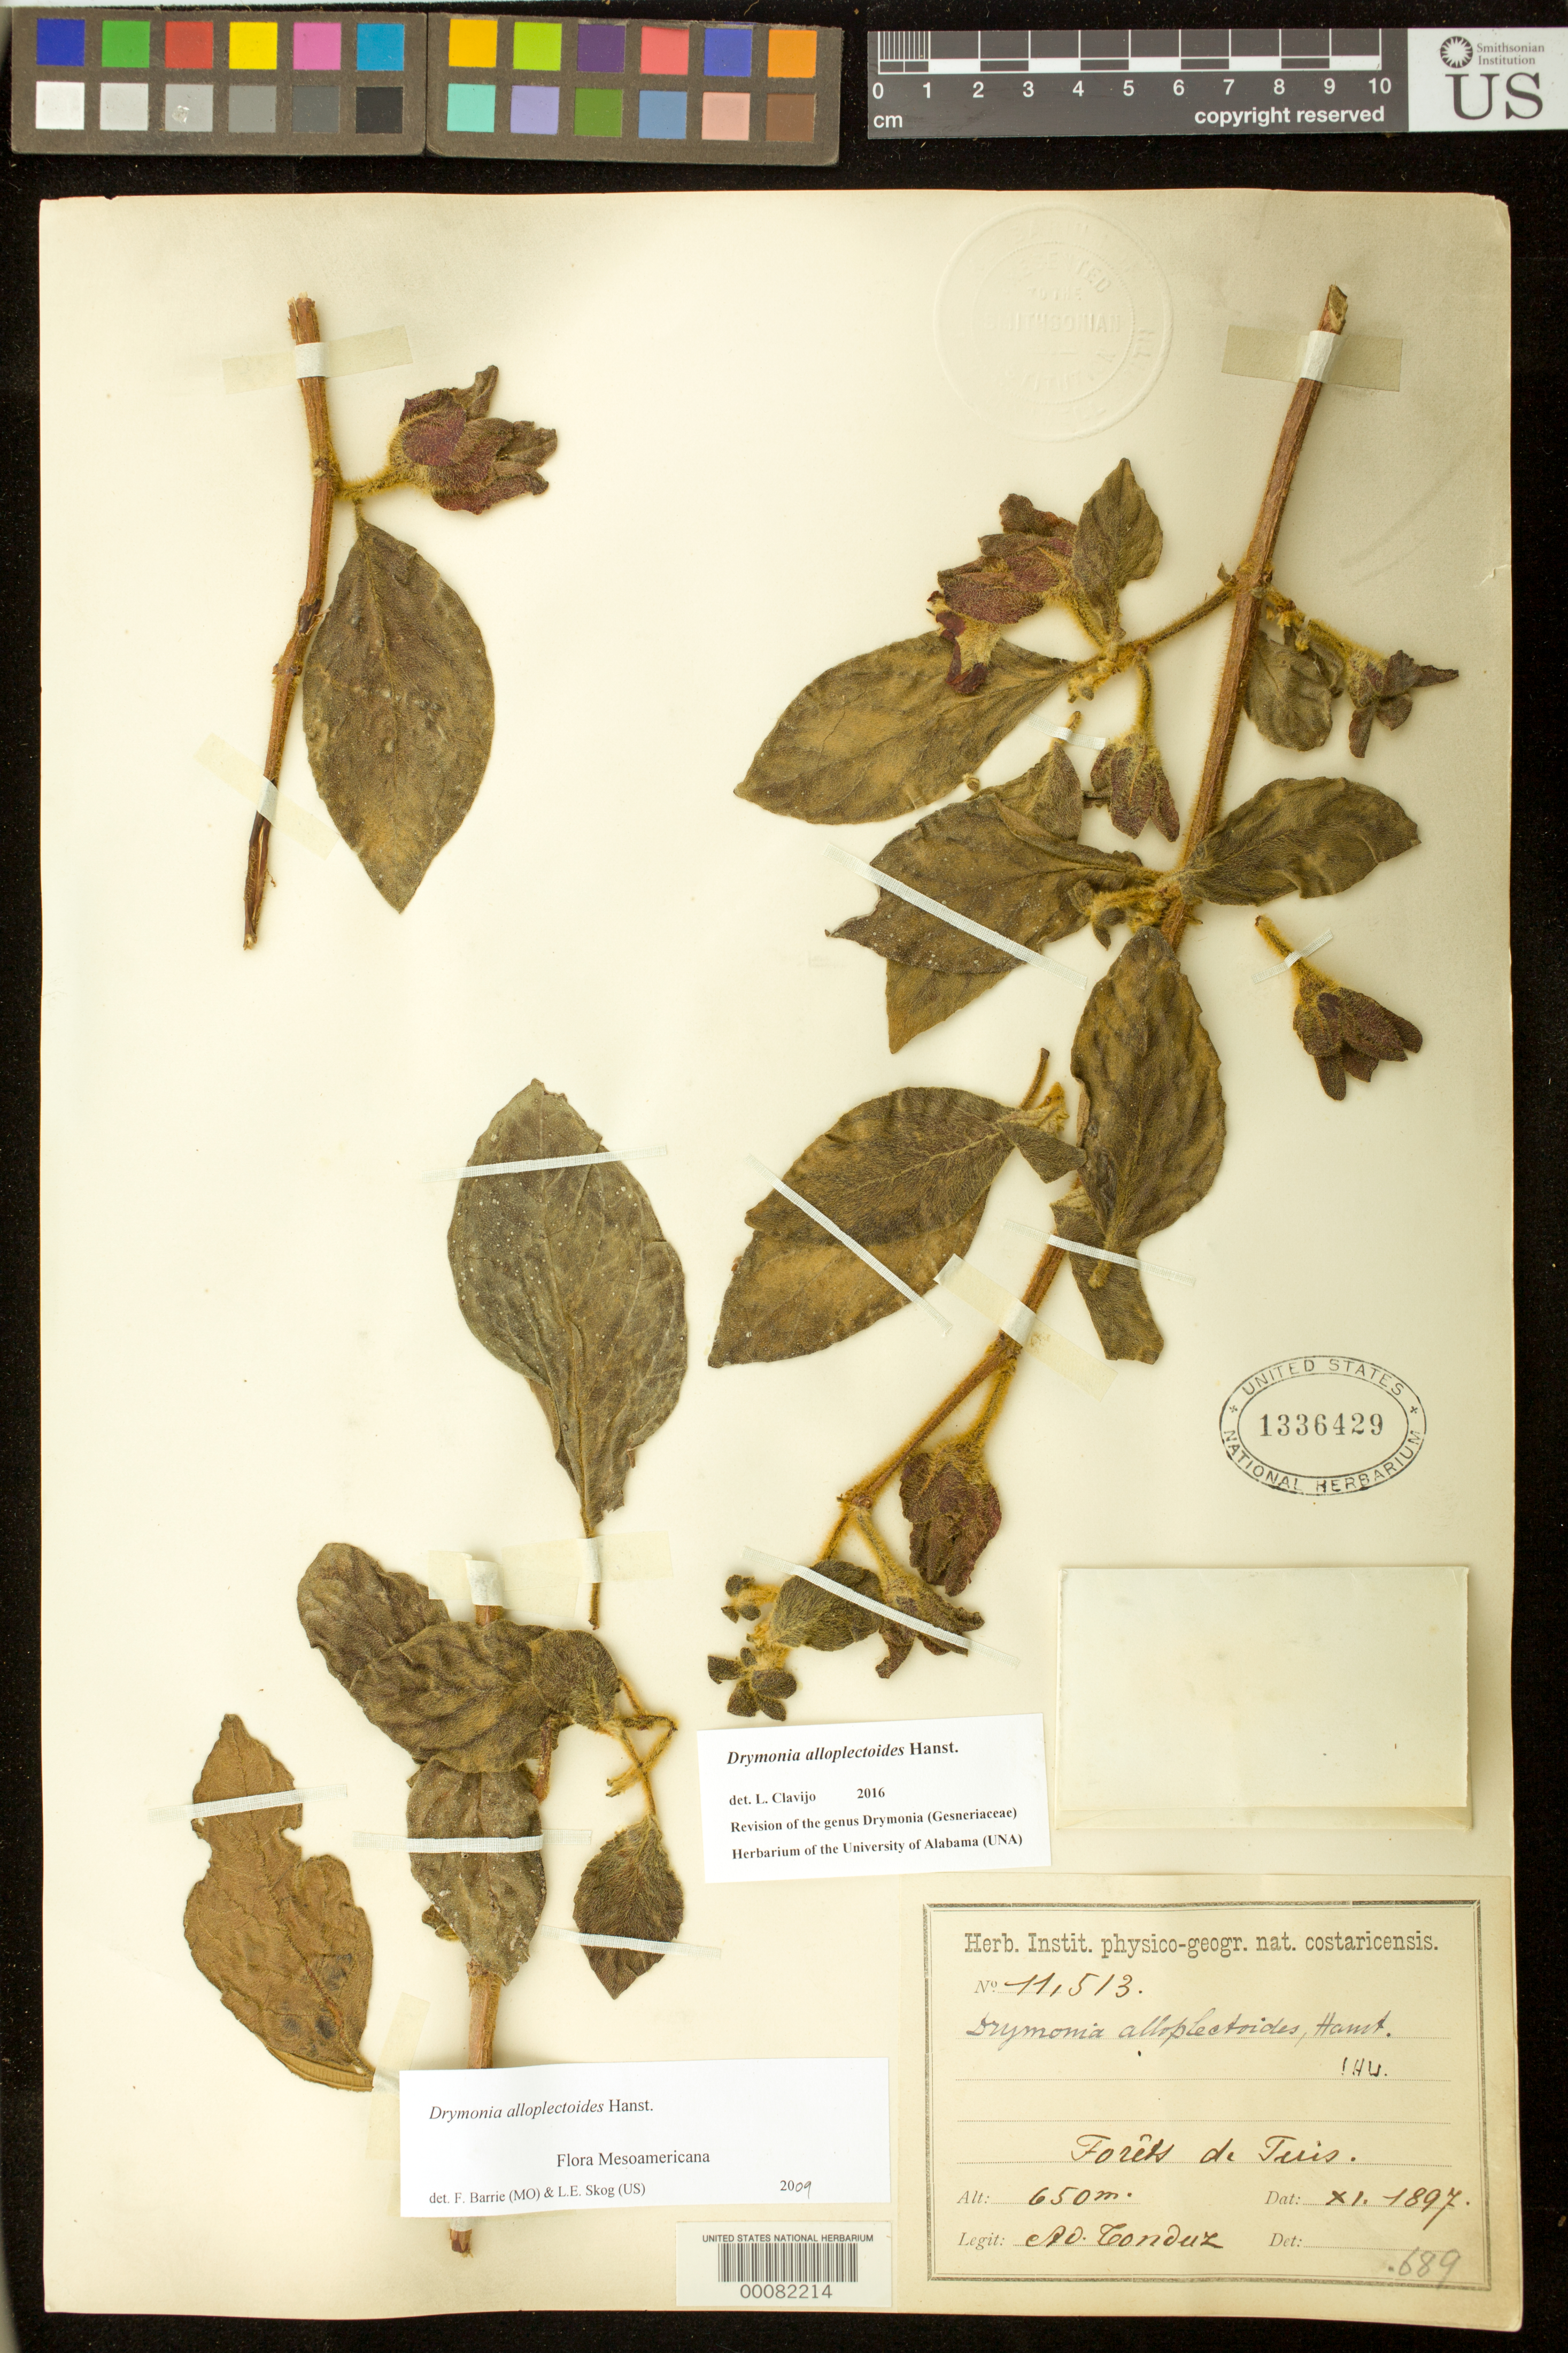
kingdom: Plantae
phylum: Tracheophyta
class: Magnoliopsida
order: Lamiales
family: Gesneriaceae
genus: Drymonia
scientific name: Drymonia alloplectoides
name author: Hanst.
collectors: A. Tonduz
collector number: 11513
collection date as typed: Nov 1897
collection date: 1897-11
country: Costa Rica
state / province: Cartago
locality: Forests of Tuis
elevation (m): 650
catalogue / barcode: US 1336429